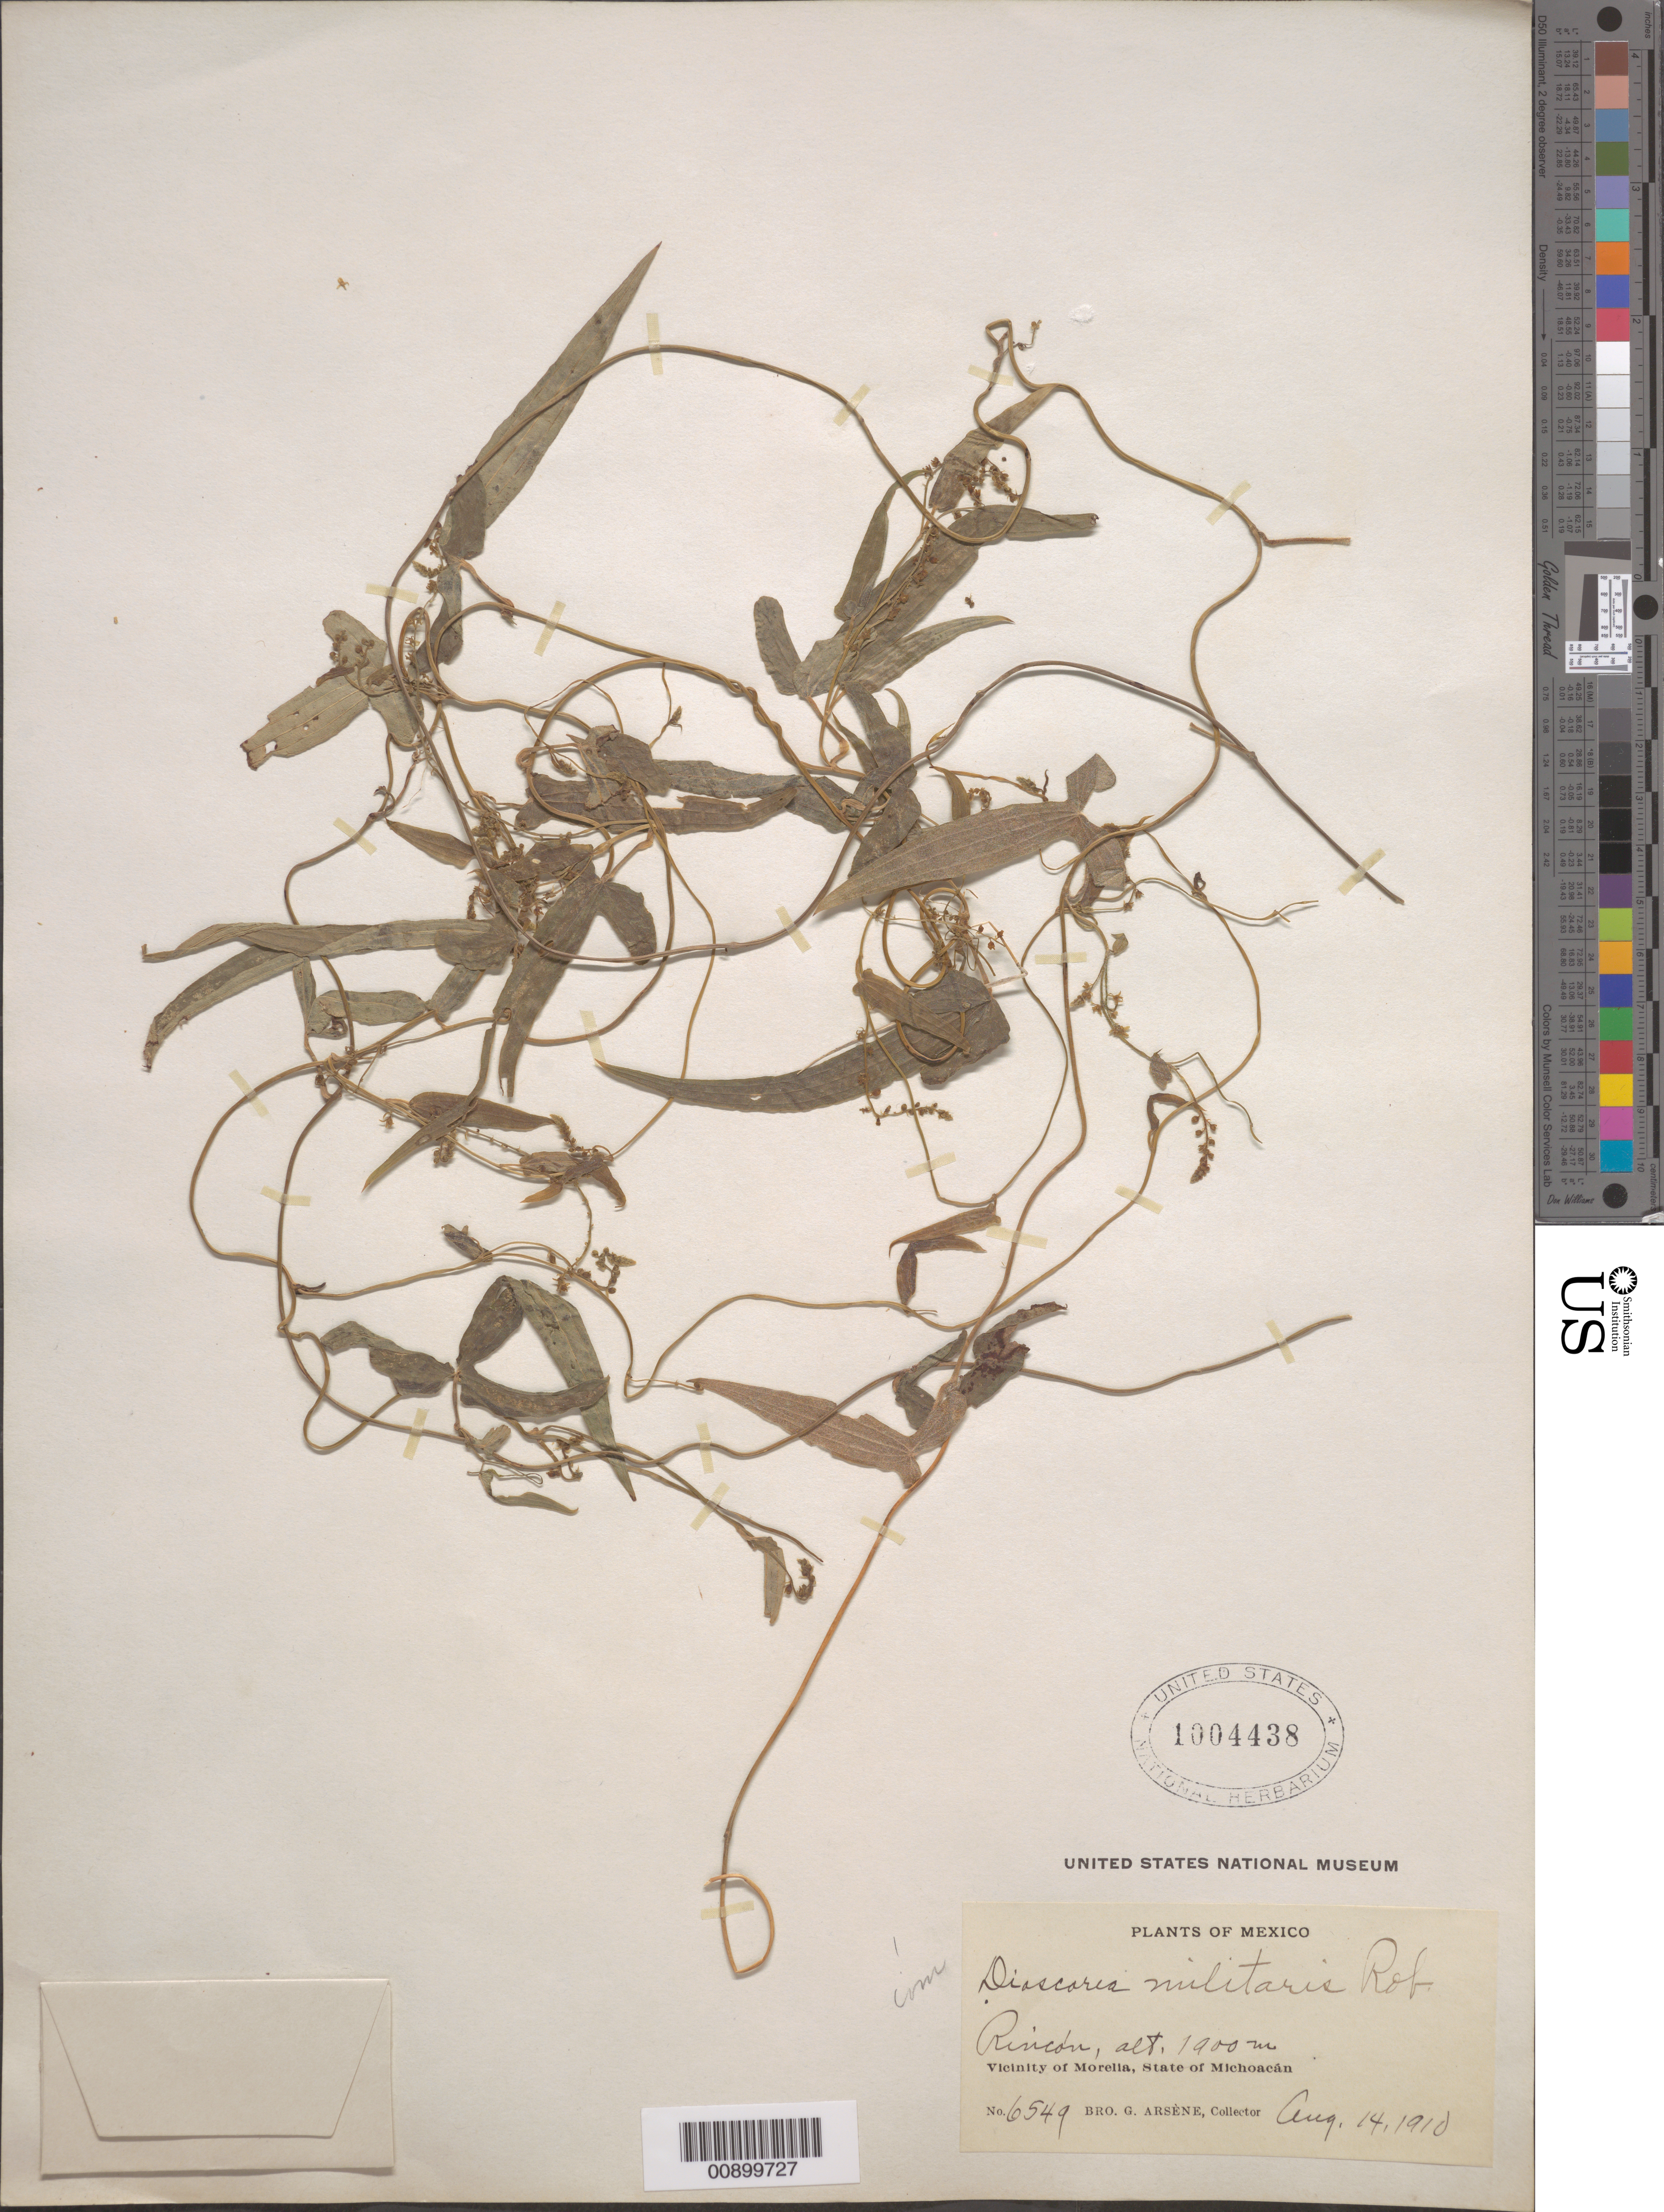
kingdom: Plantae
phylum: Tracheophyta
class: Liliopsida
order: Dioscoreales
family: Dioscoreaceae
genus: Dioscorea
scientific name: Dioscorea militaris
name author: B.L. Rob.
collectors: Bro. G. Arsène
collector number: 6549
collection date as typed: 14 Aug 1910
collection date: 1910-08-14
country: Mexico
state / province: Michoacán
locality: Rincón. Vicinity of Morelia, Michoacán.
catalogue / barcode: US 1004438